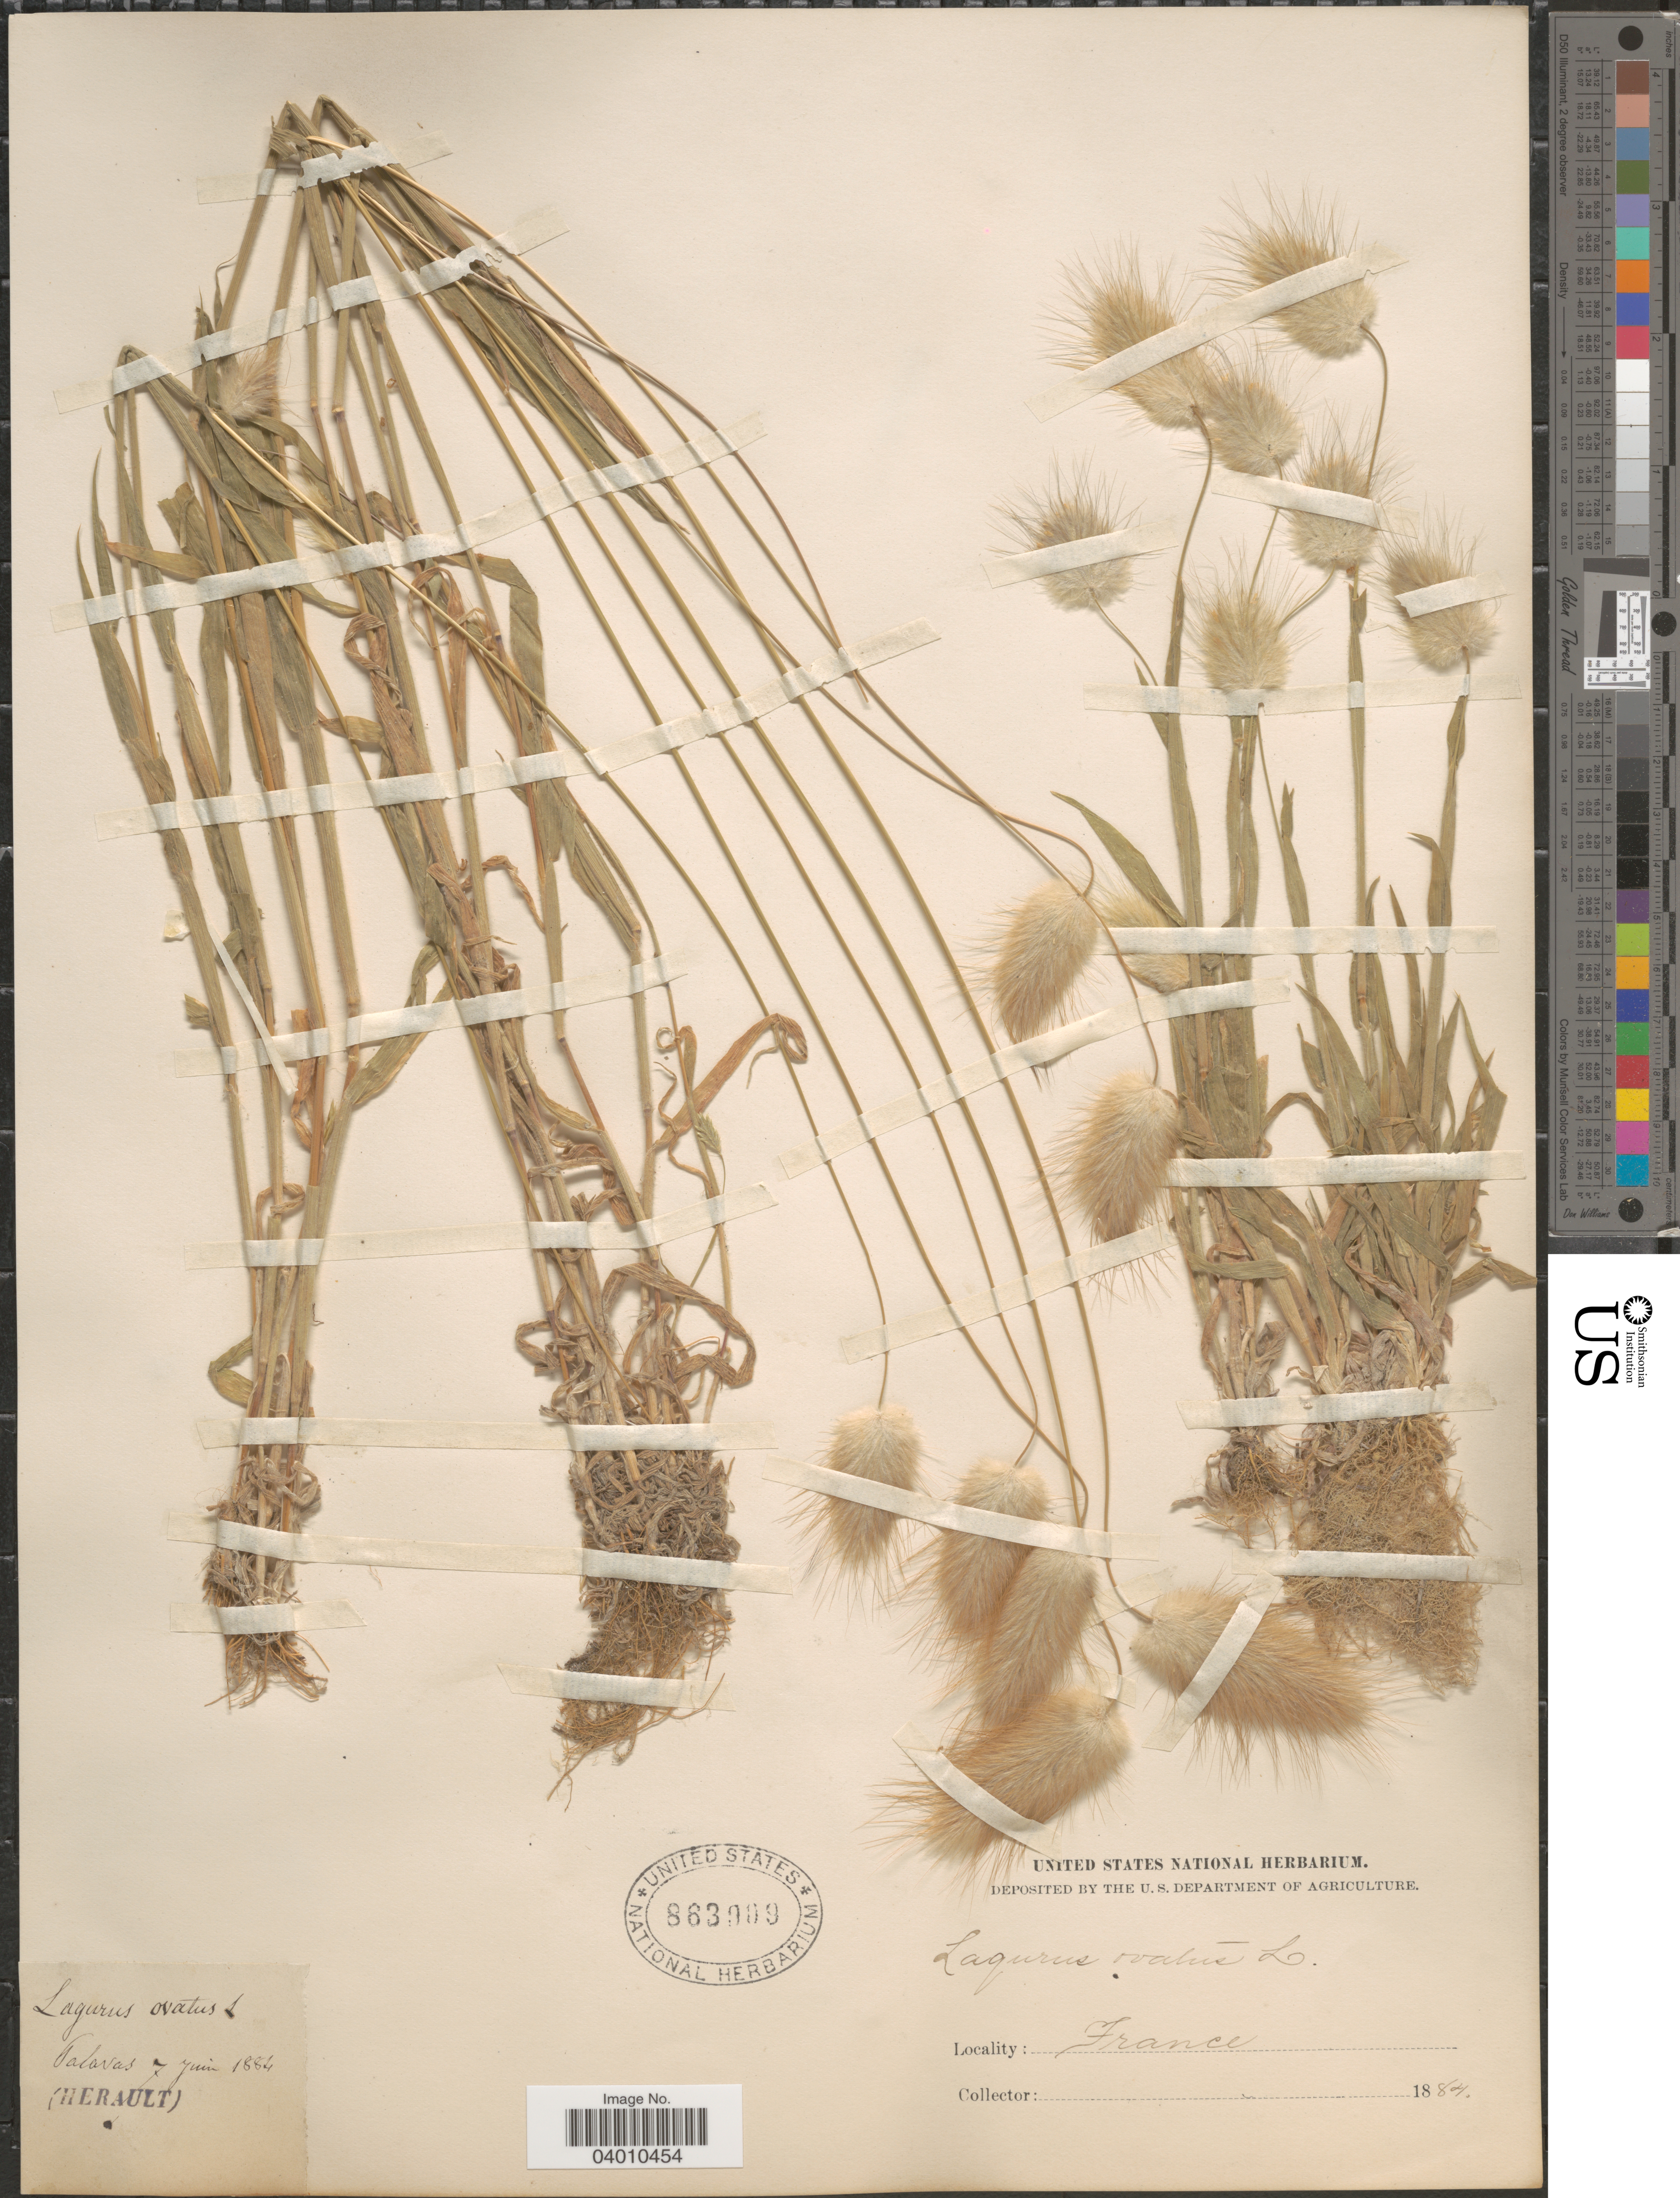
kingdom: Plantae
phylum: Tracheophyta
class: Liliopsida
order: Poales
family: Poaceae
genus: Lagurus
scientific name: Lagurus ovatus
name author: L.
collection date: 1884-06-07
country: France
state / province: Occitanie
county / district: Hérault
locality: Palavas (Herault).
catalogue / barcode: US 863909